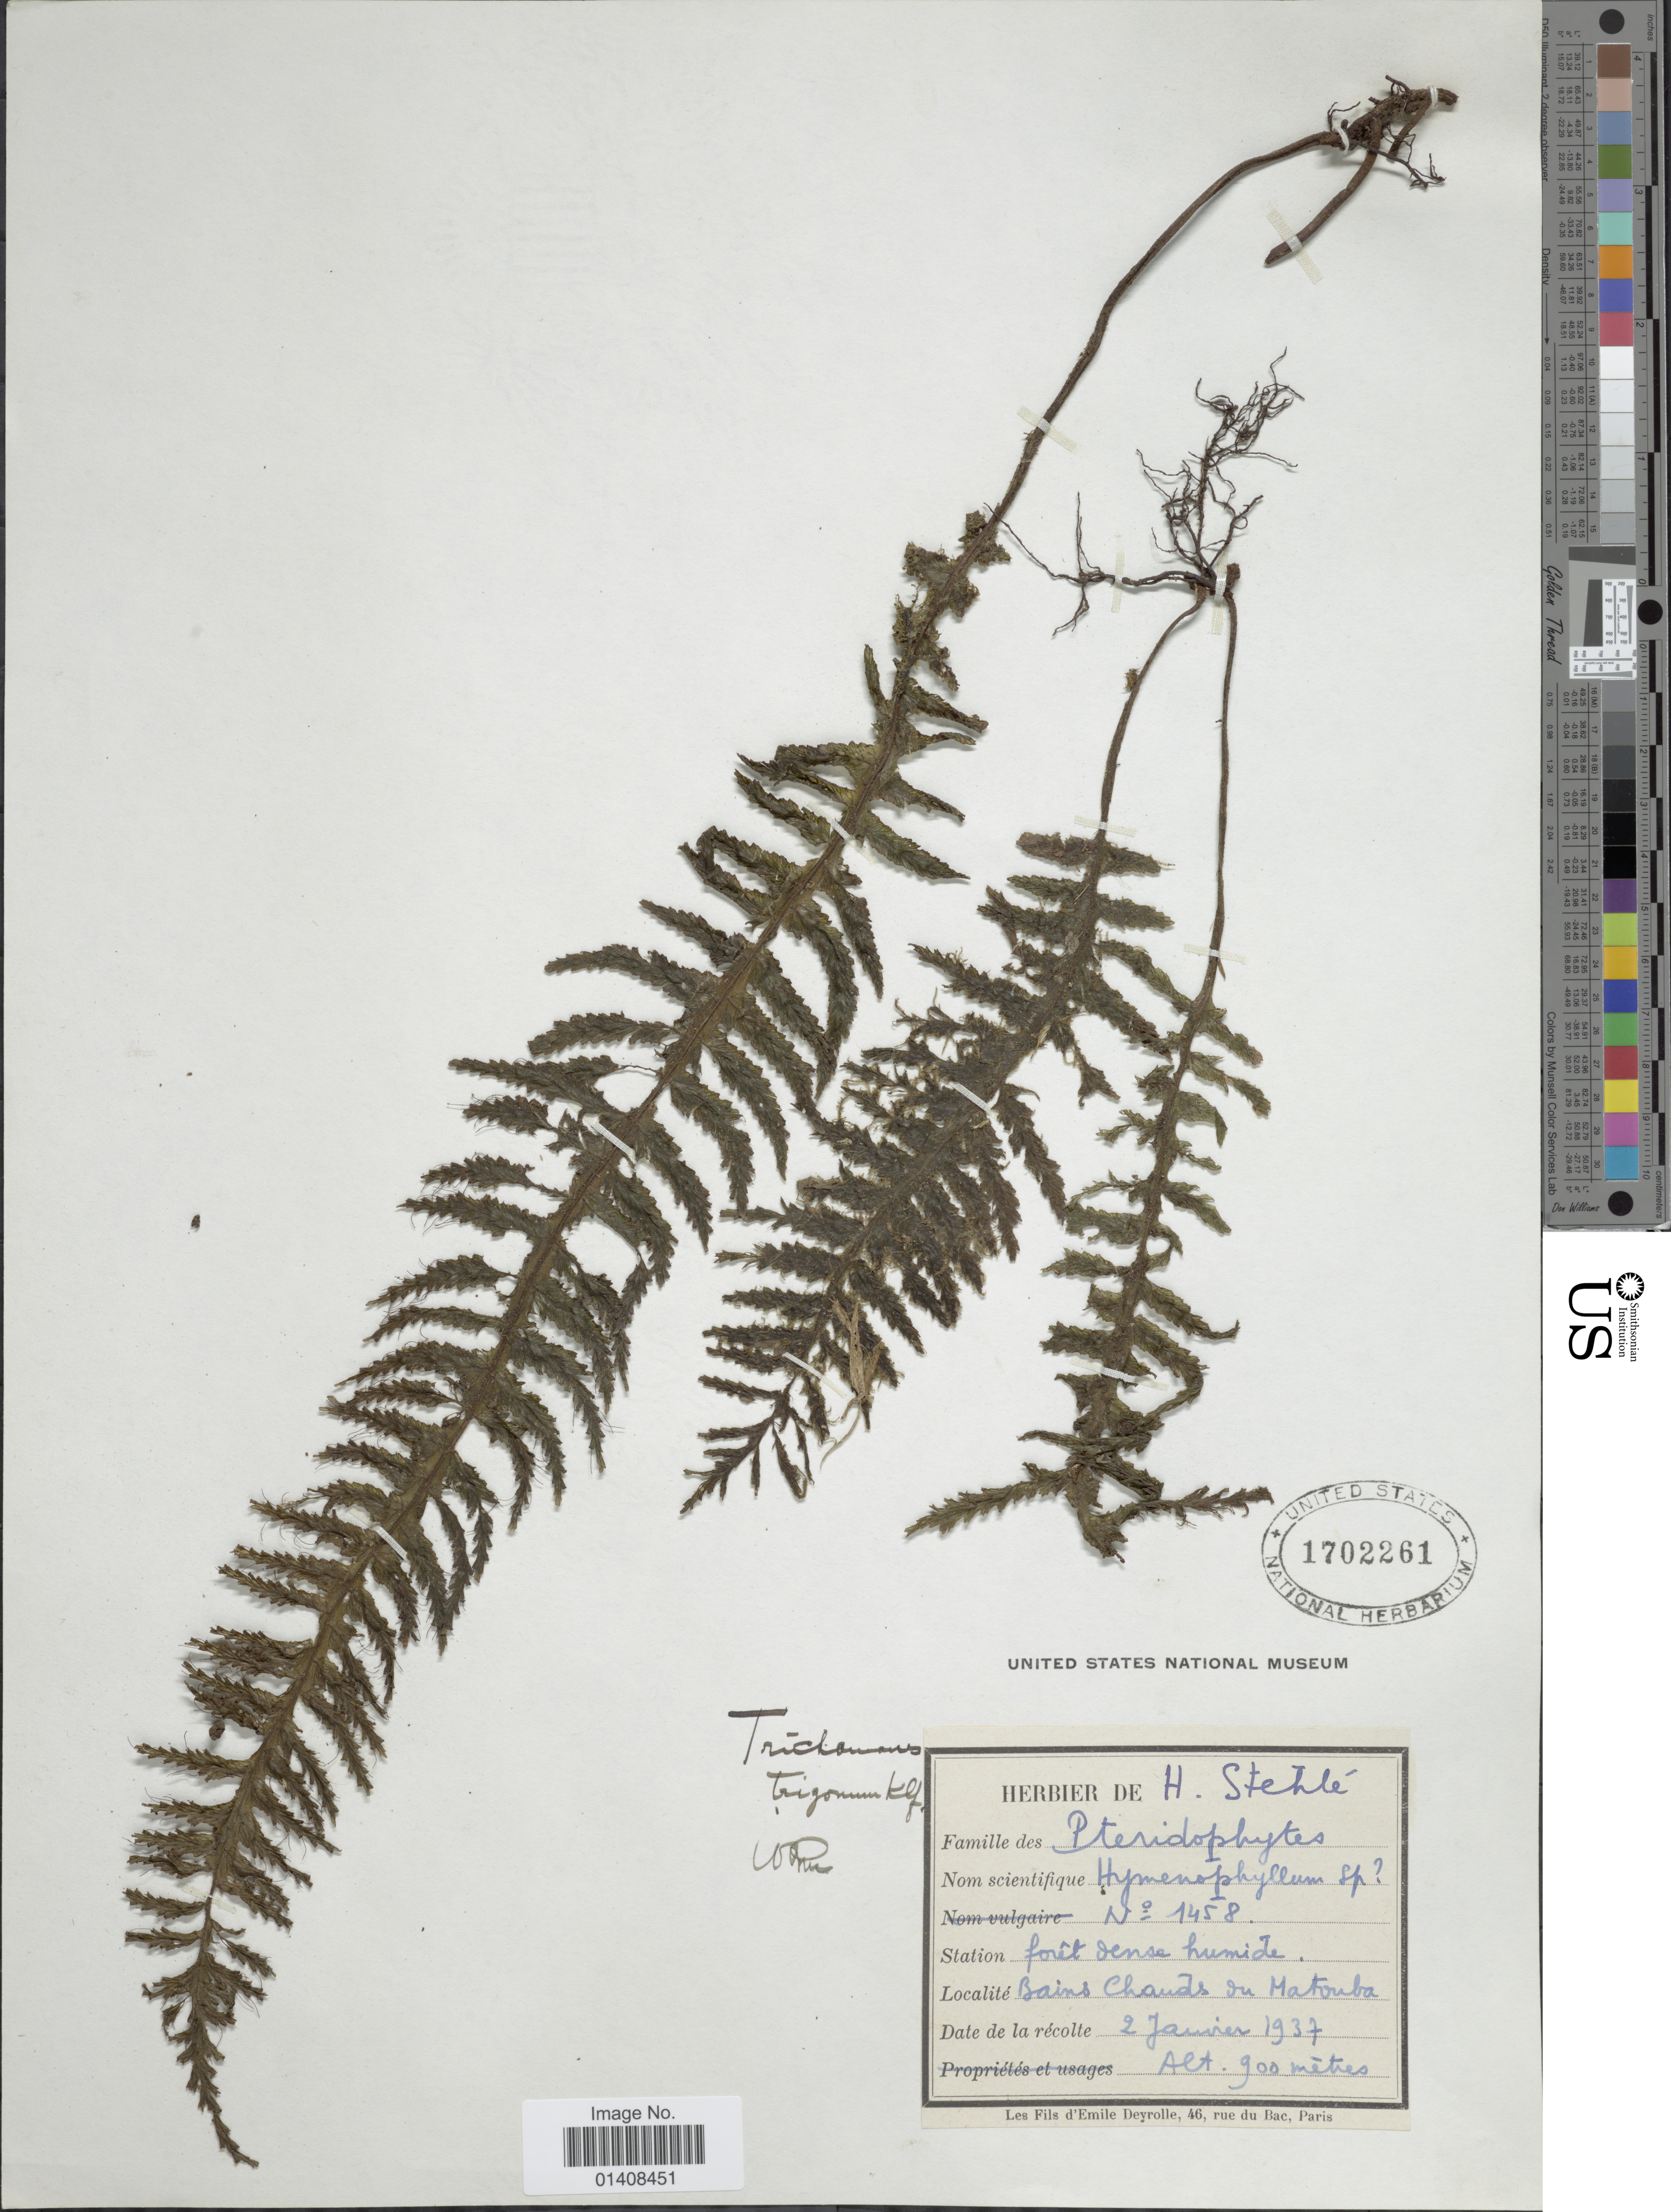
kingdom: Plantae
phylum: Tracheophyta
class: Polypodiopsida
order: Hymenophyllales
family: Hymenophyllaceae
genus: Trichomanes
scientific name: Trichomanes trigonum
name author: Desv.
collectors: H. Stehlé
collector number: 1458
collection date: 1937-01-02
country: Guadeloupe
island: Leeward Is.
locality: Bains Chauds on Matouba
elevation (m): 900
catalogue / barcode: US 1702261